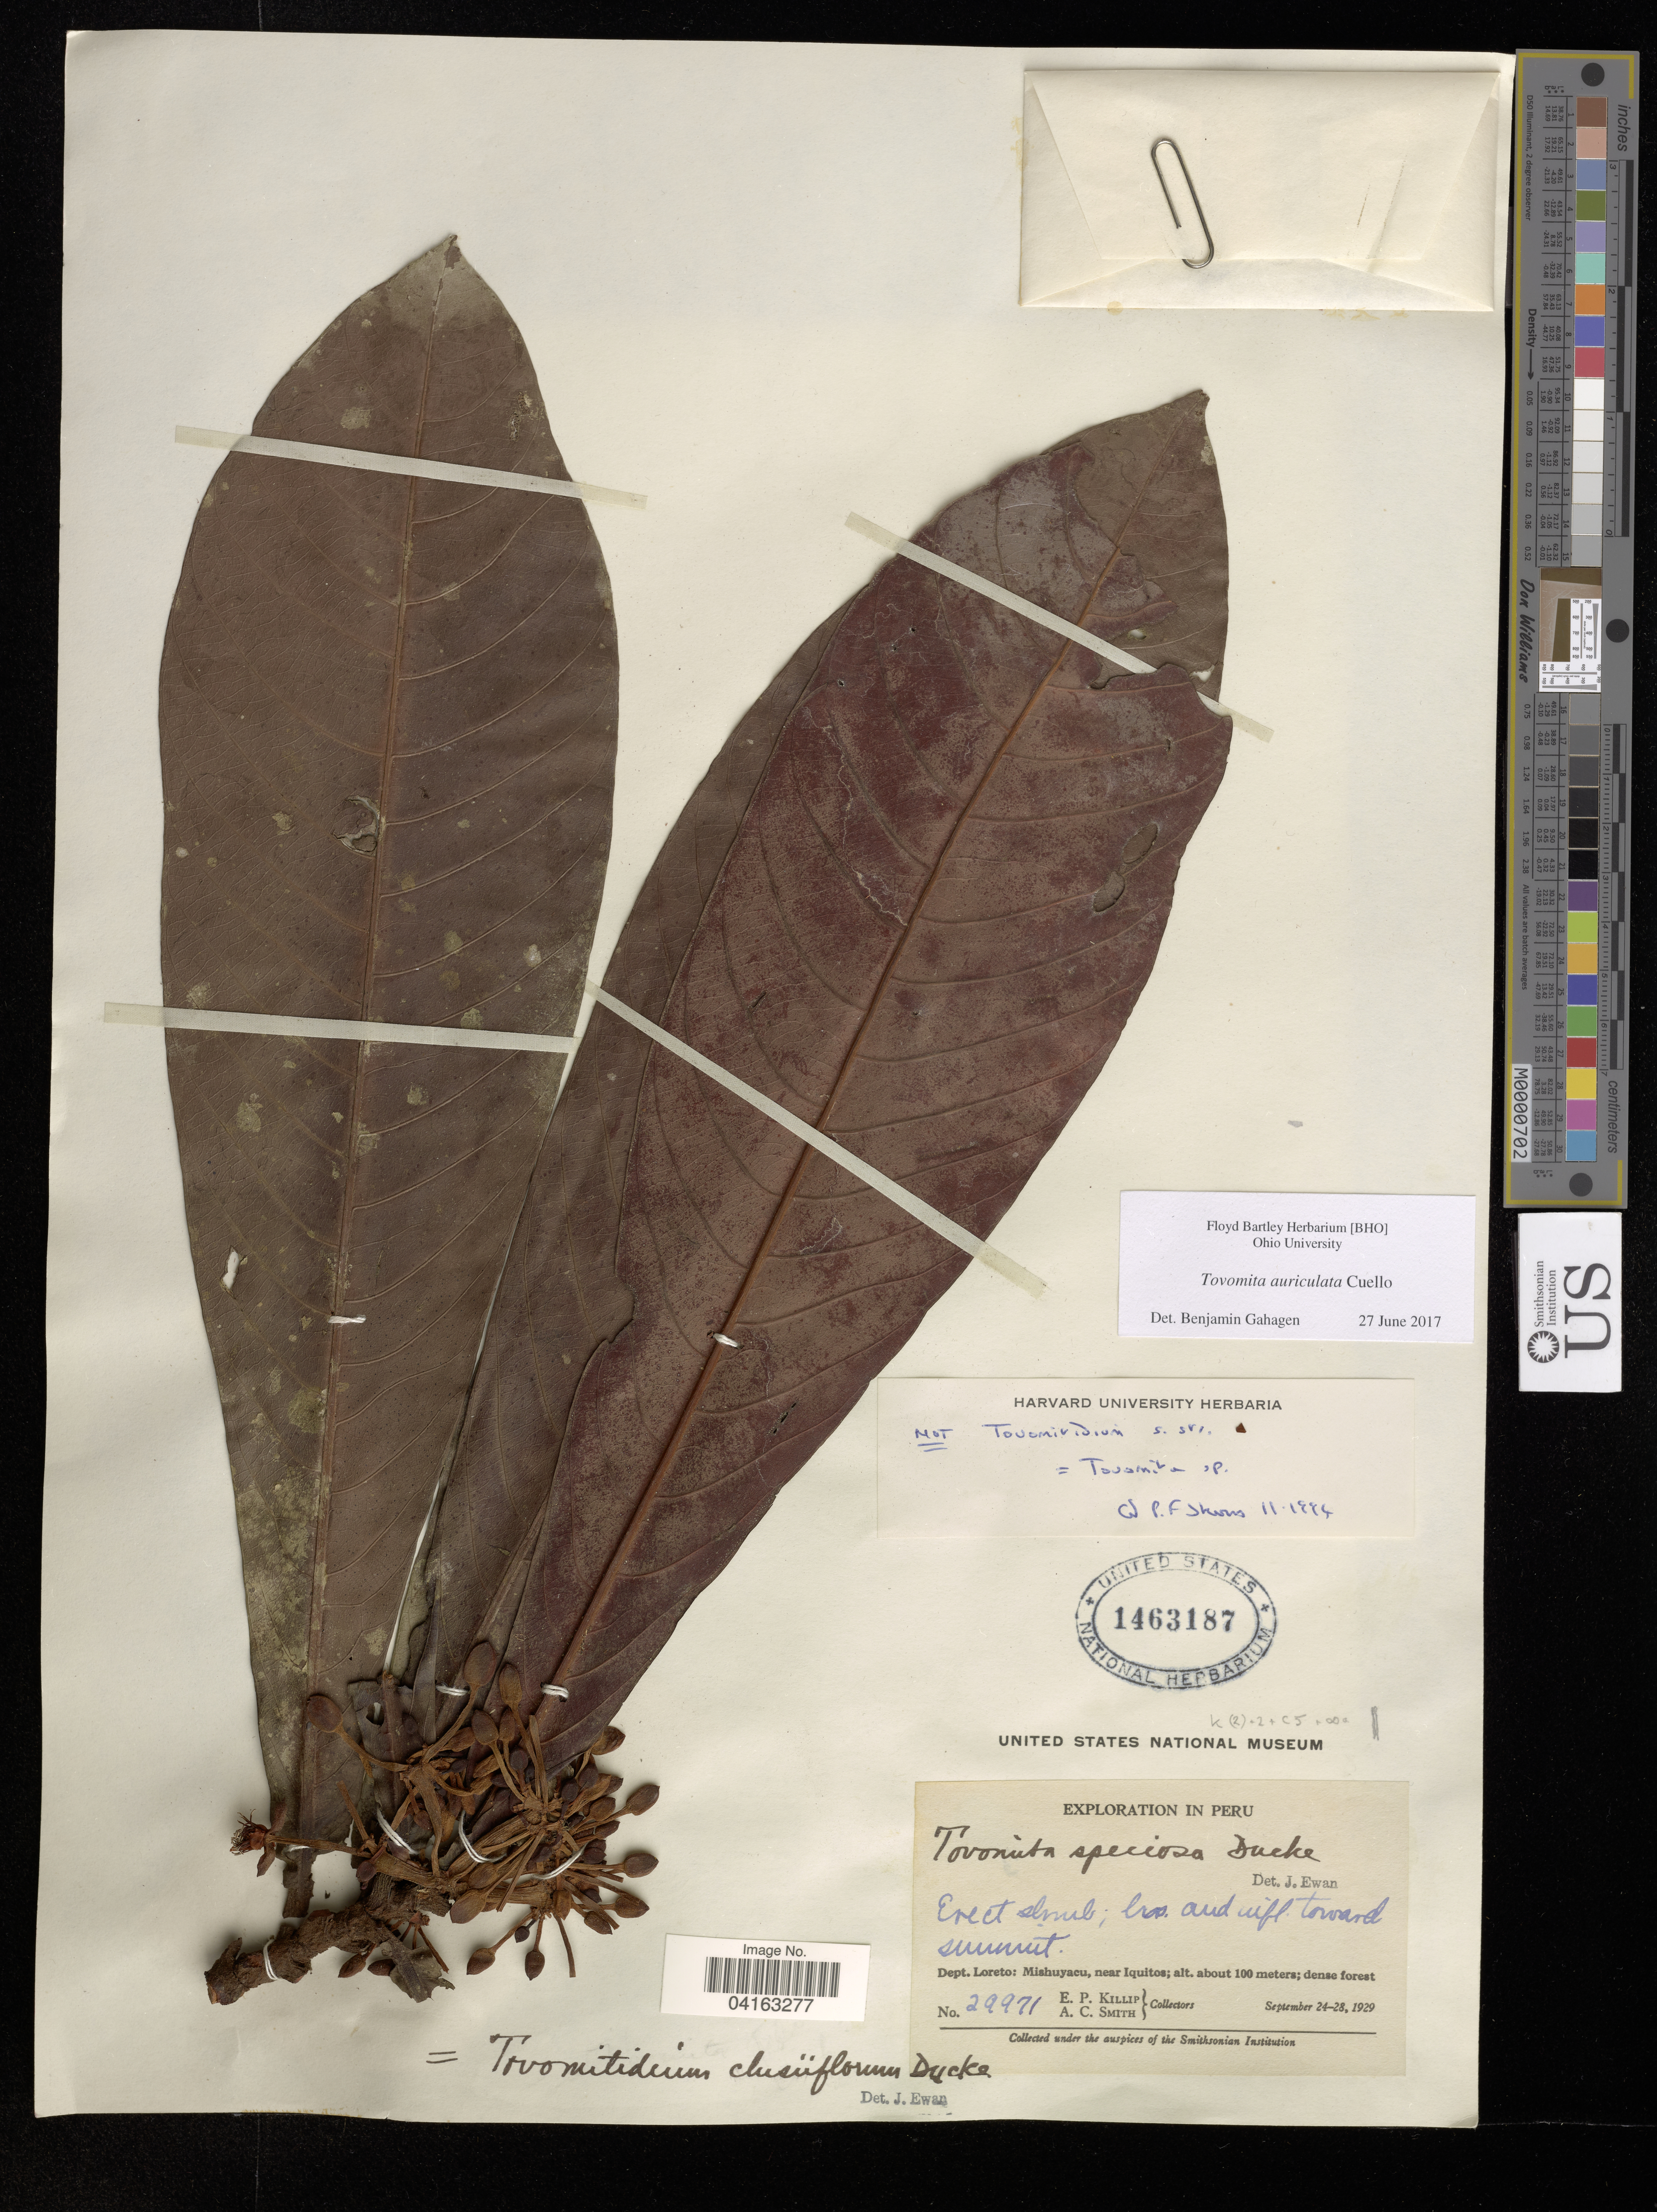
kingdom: Plantae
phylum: Tracheophyta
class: Magnoliopsida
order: Malpighiales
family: Clusiaceae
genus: Tovomita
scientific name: Tovomita auriculata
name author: Cuello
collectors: E. P. Killip & A. C. Smith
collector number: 29971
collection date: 1929-09-24/1929-09-28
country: Peru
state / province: Loreto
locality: Dept. Loreto: Mishuyacu, near Iquitos.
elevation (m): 100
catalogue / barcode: US 1463187